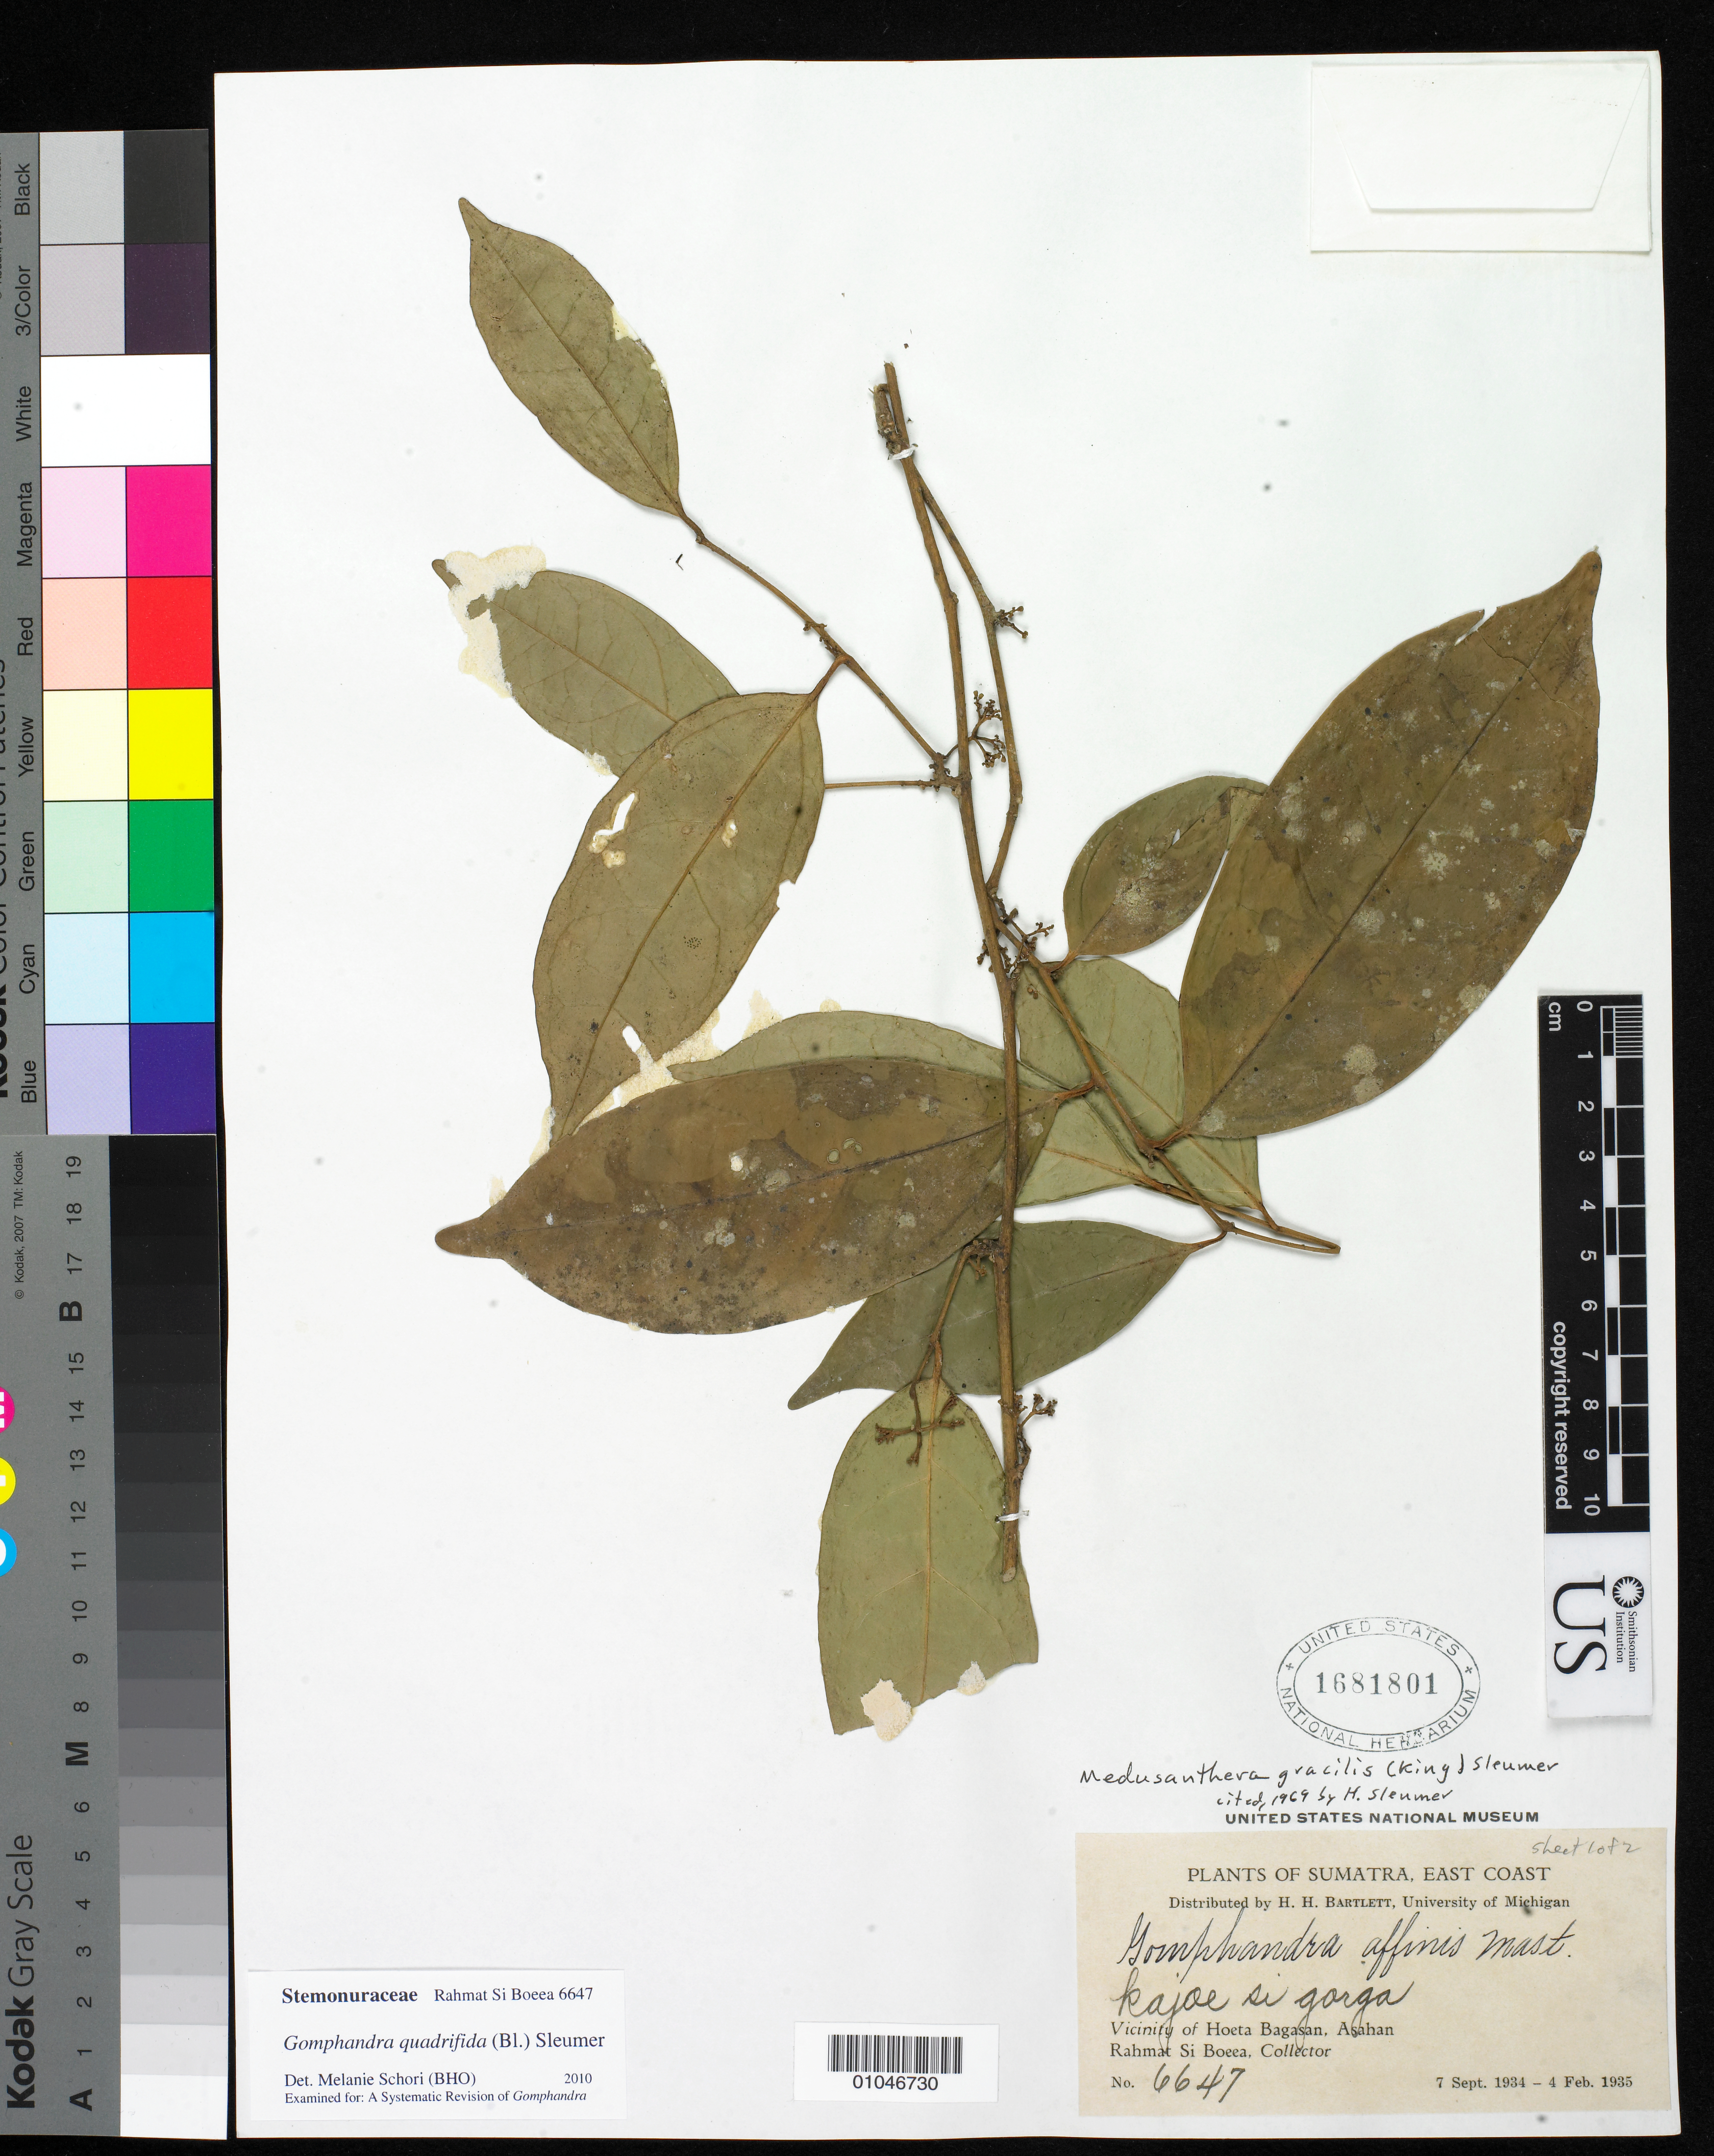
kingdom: Plantae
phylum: Tracheophyta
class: Magnoliopsida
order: Cardiopteridales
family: Stemonuraceae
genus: Gomphandra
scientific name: Gomphandra quadrifida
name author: (Blume) Sleumer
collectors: Rahmat Si Boeea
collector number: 6647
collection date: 1934-09-07/1935-02-04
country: Indonesia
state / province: Sumatra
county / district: Aceh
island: Sumatra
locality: (East Coast) Vicinity of Hoeta Bagasan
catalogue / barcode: US 1681801